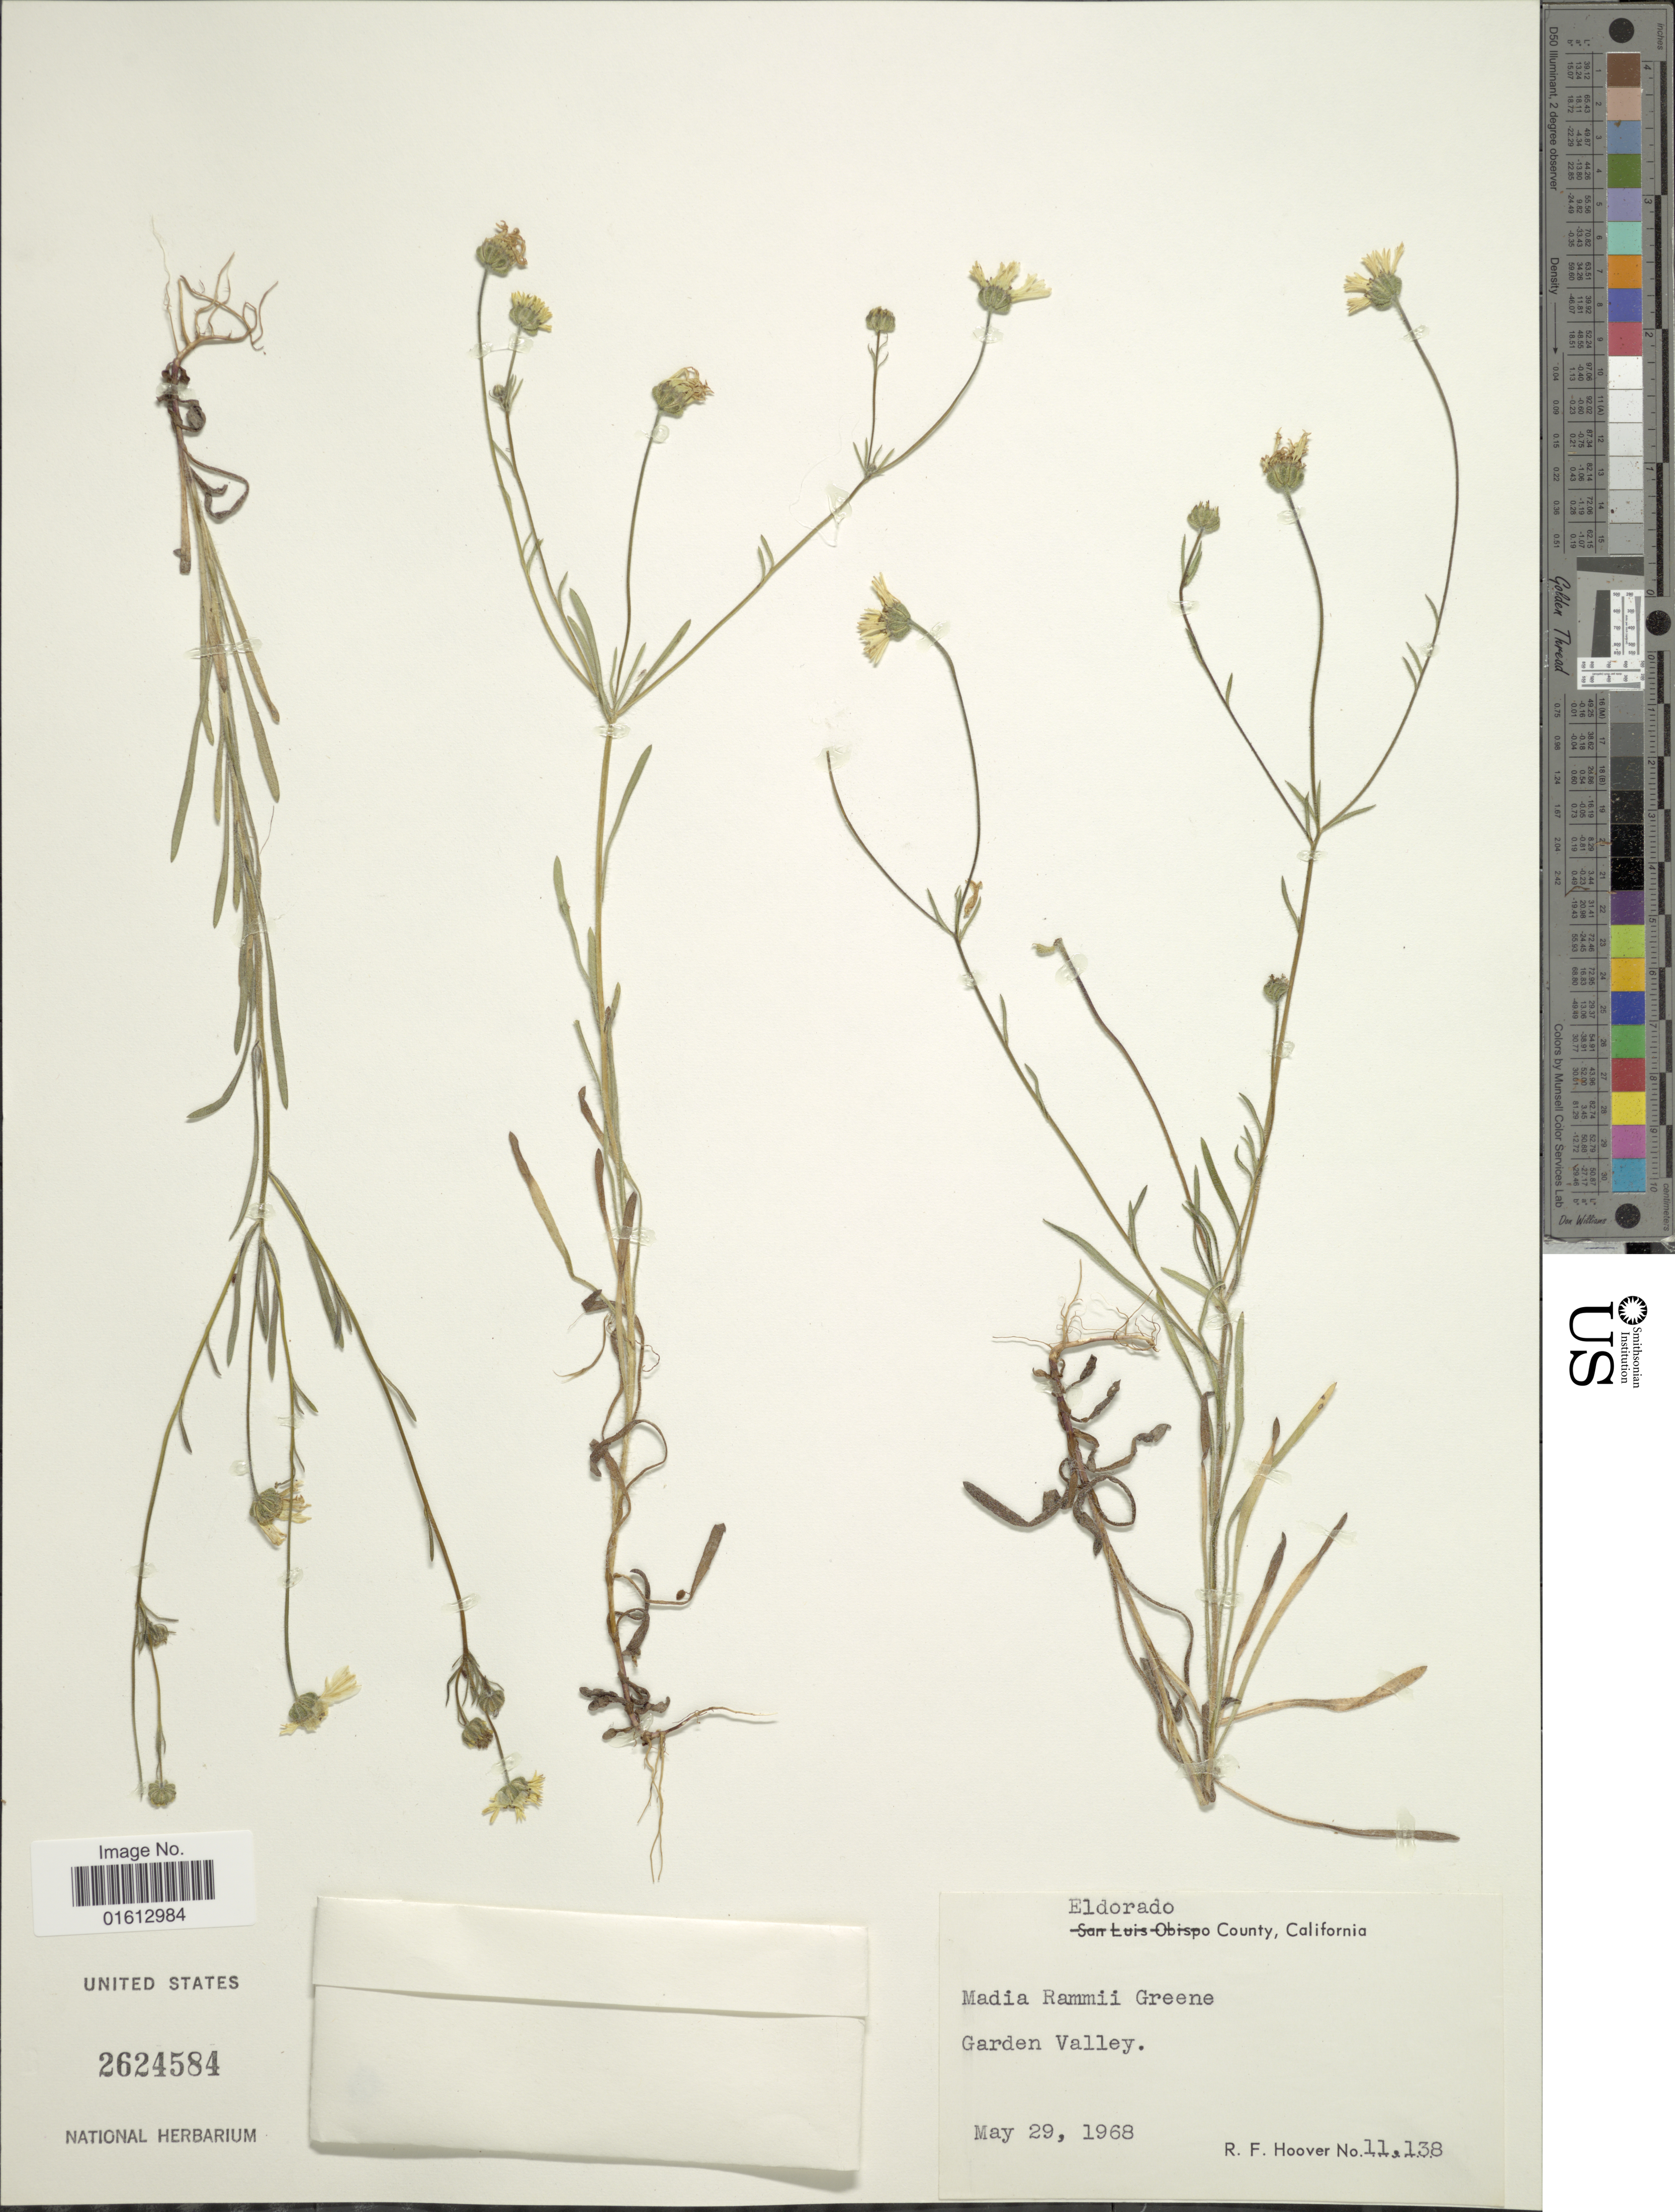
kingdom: Plantae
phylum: Tracheophyta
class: Magnoliopsida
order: Asterales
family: Asteraceae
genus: Madia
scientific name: Madia rammii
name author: Greene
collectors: R. F. Hoover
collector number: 11138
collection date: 1968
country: United States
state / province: California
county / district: El Dorado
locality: California, Eldorado County, Garden Valley.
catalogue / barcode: US 2624584